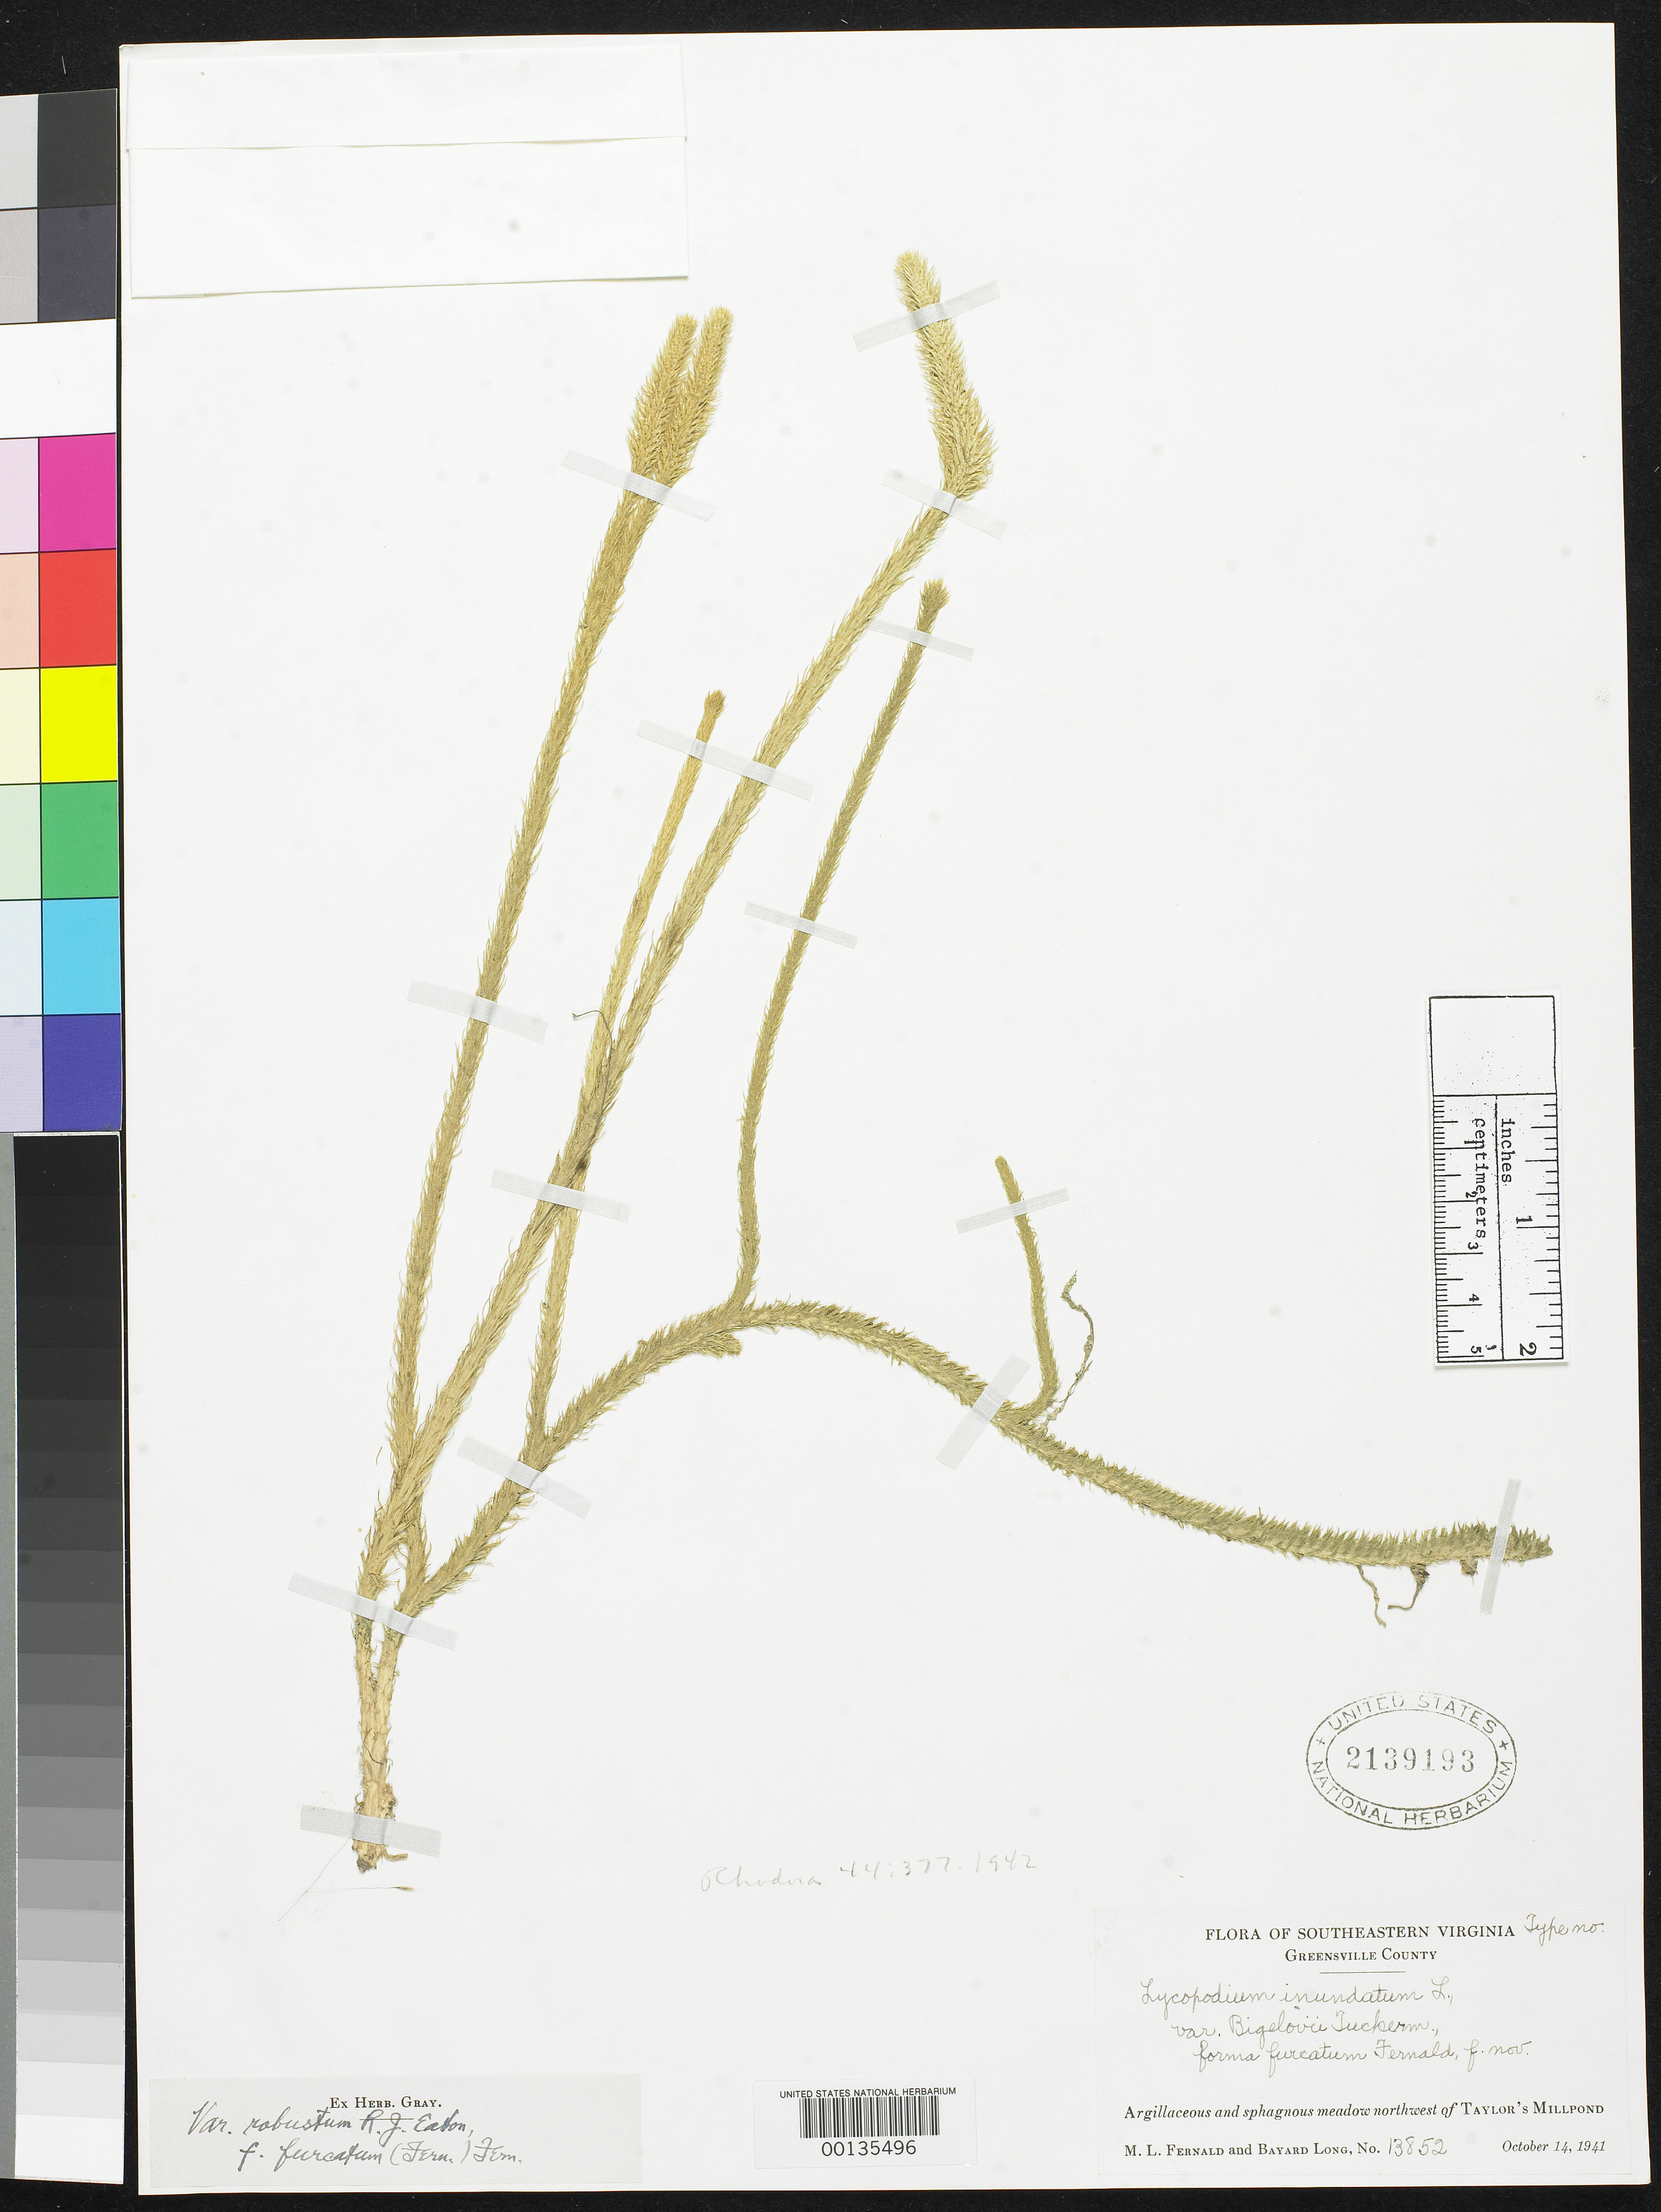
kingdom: Plantae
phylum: Tracheophyta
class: Lycopodiopsida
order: Lycopodiales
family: Lycopodiaceae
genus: Lycopodium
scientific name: Lycopodium inundatum f. furcatum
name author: Fernald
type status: Isotype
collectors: M. L. Fernald & B. H. Long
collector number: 13852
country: United States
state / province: Virginia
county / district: Princess Anne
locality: Munden.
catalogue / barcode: US 2139193